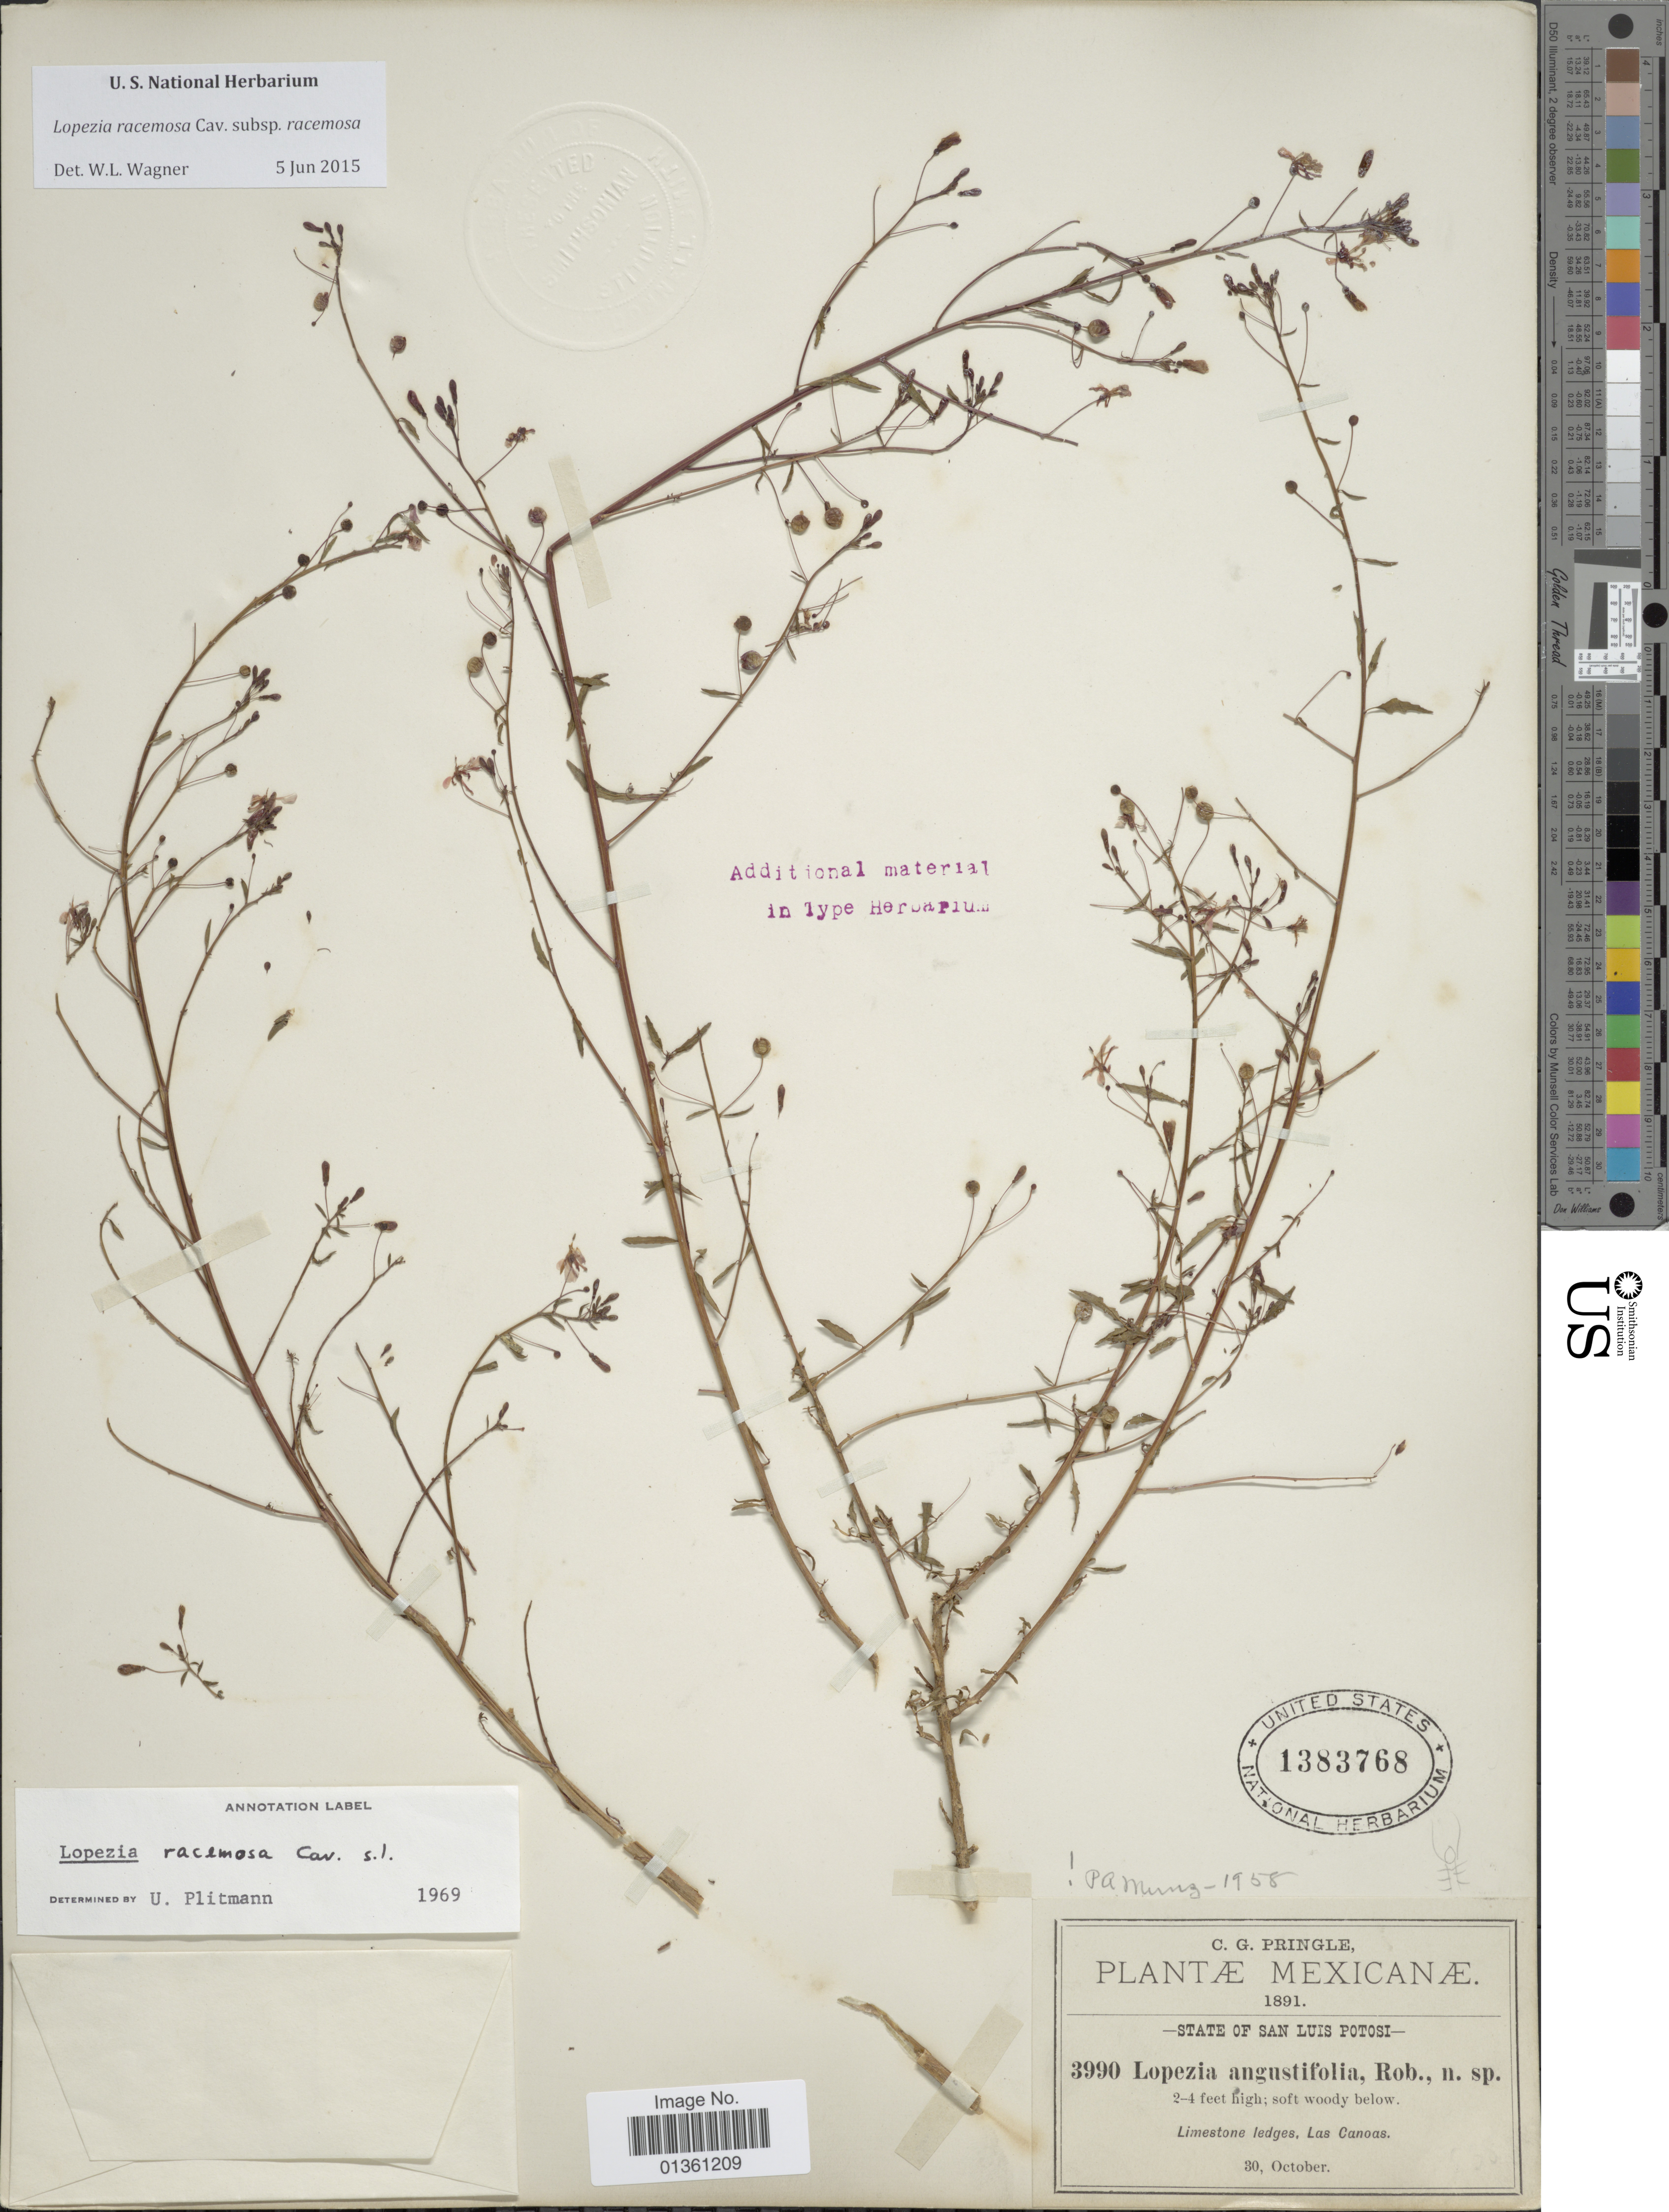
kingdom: Plantae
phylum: Tracheophyta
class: Magnoliopsida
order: Myrtales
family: Onagraceae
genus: Lopezia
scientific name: Lopezia racemosa subsp. racemosa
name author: Cav.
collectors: C. G. Pringle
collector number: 3990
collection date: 1891-10-30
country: Mexico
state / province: San Luis Potosí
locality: Las Canoas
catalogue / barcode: US 1383768